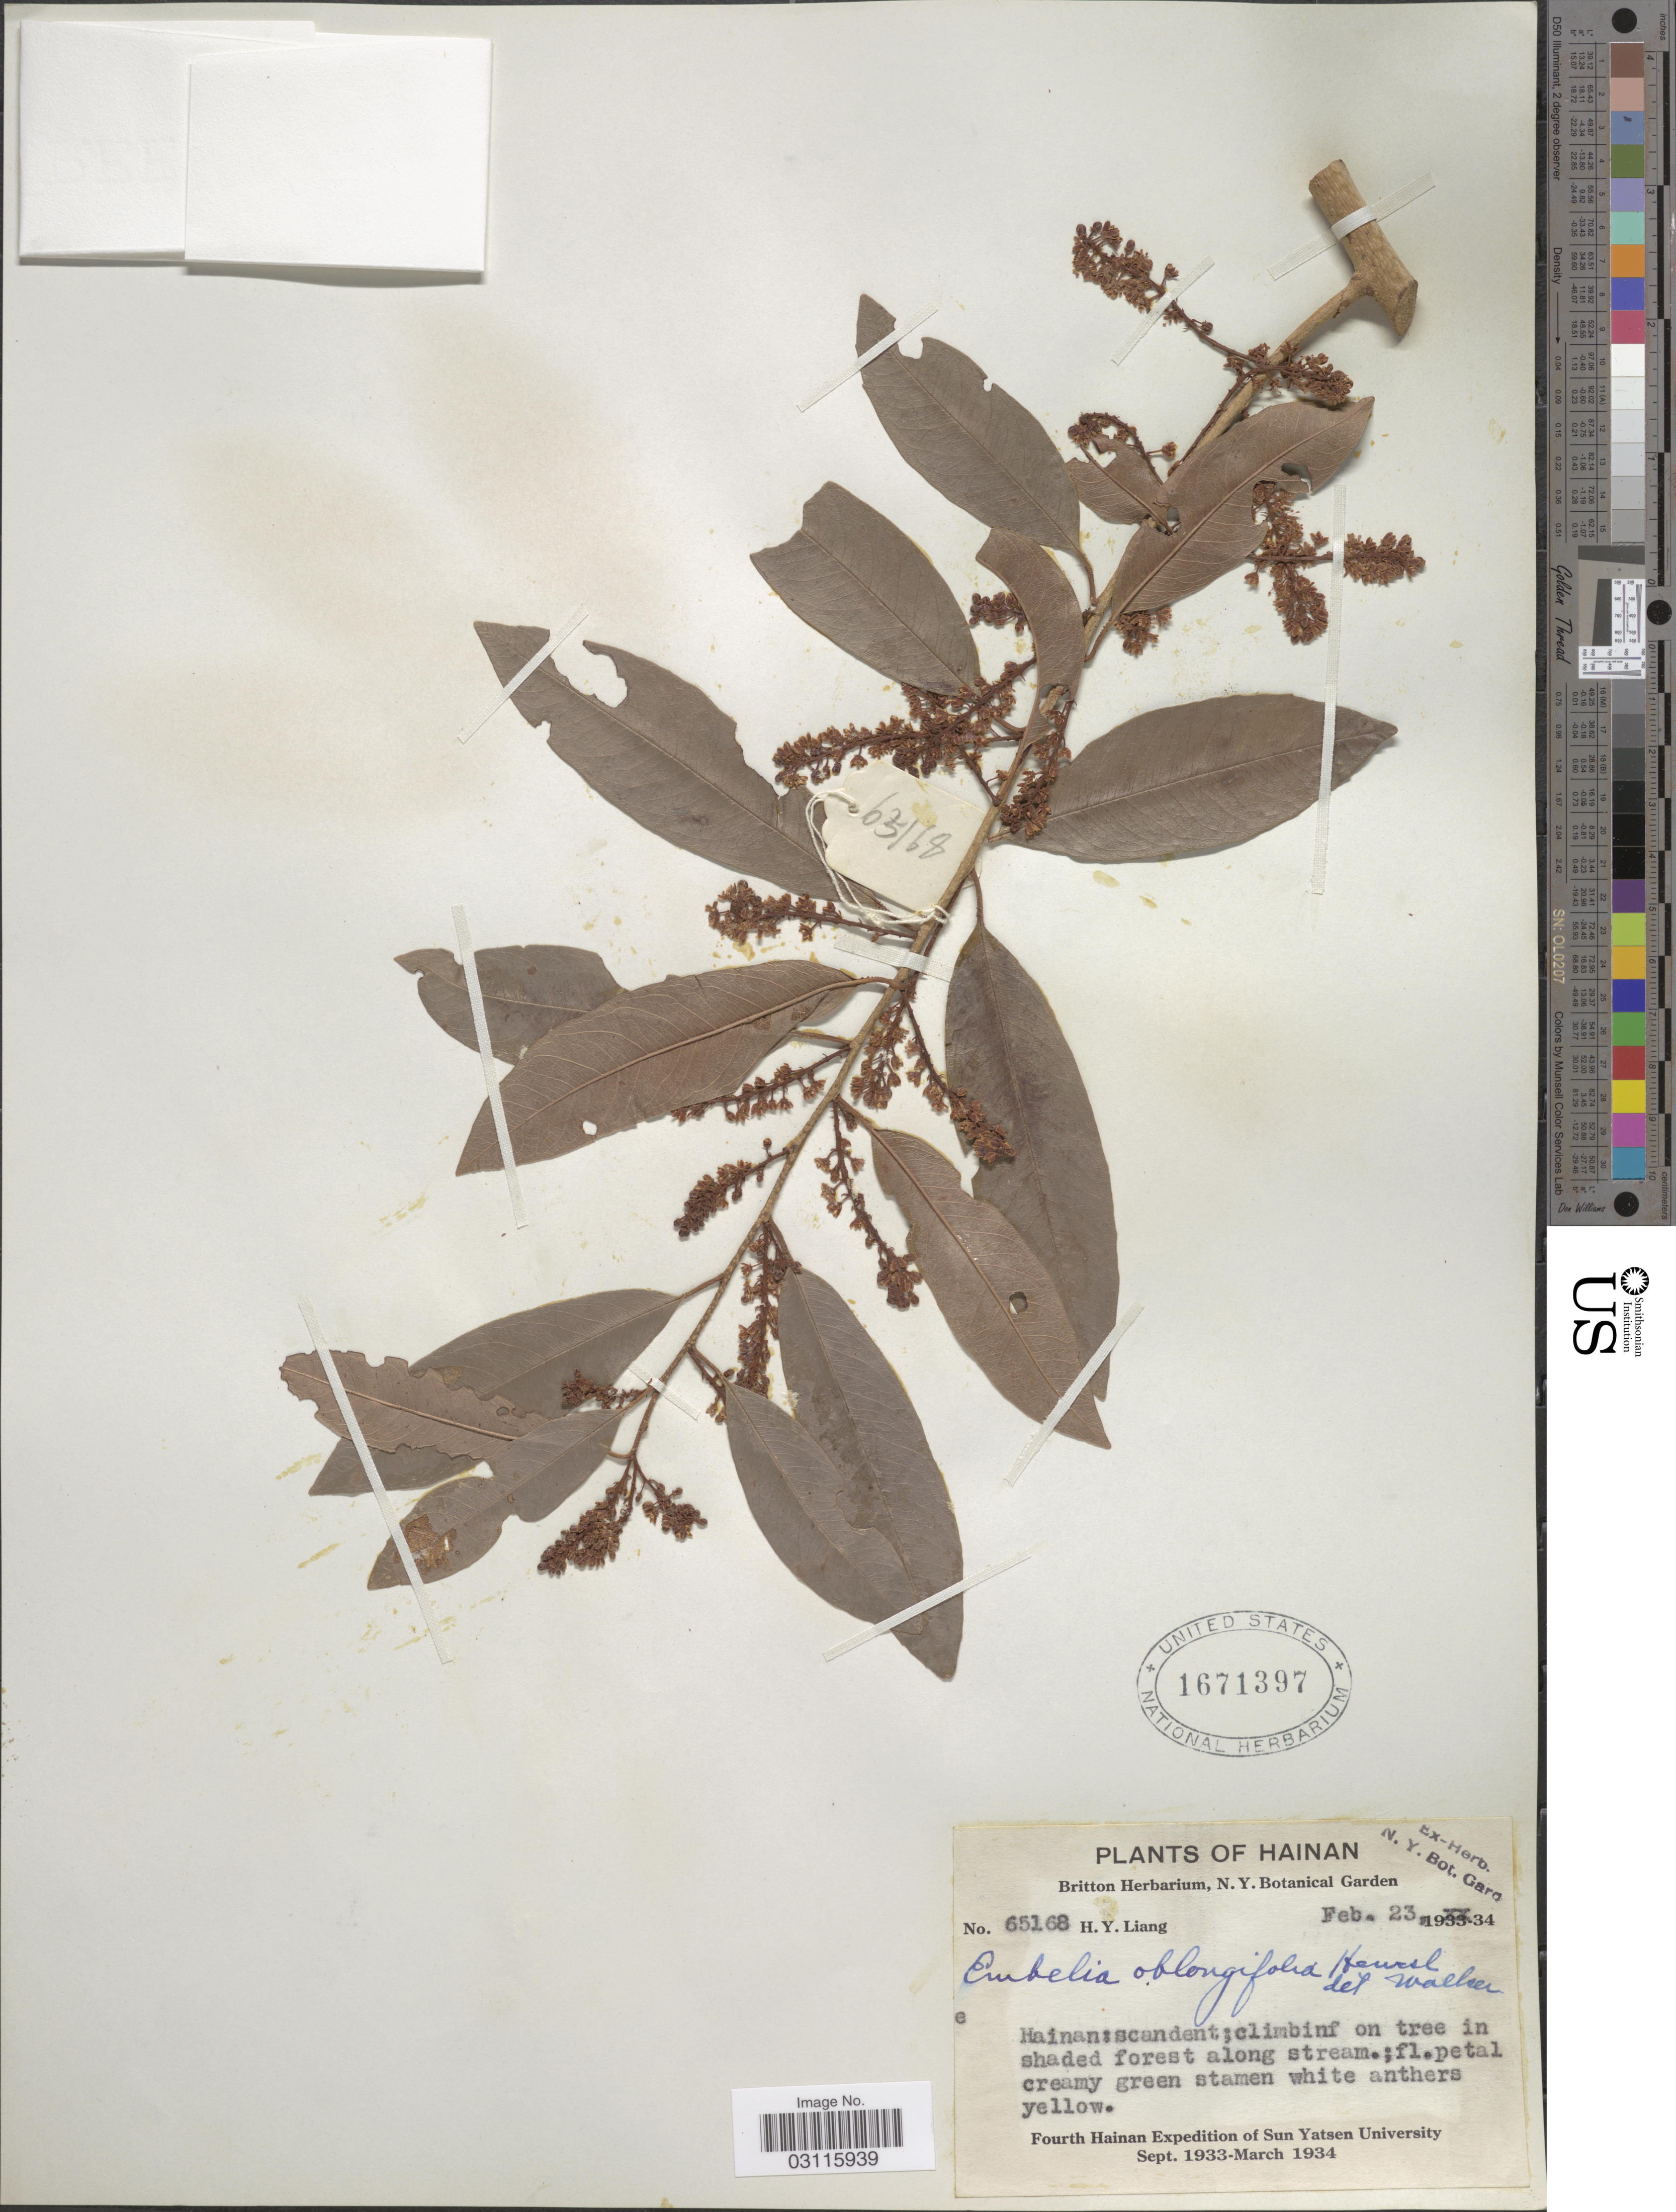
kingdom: Plantae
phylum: Tracheophyta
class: Magnoliopsida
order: Ericales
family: Primulaceae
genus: Embelia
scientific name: Embelia oblongifolia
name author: Hemsl.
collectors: H. Y. Liang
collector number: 65168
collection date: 1934-02-23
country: China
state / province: Hainan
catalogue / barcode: US 1671397